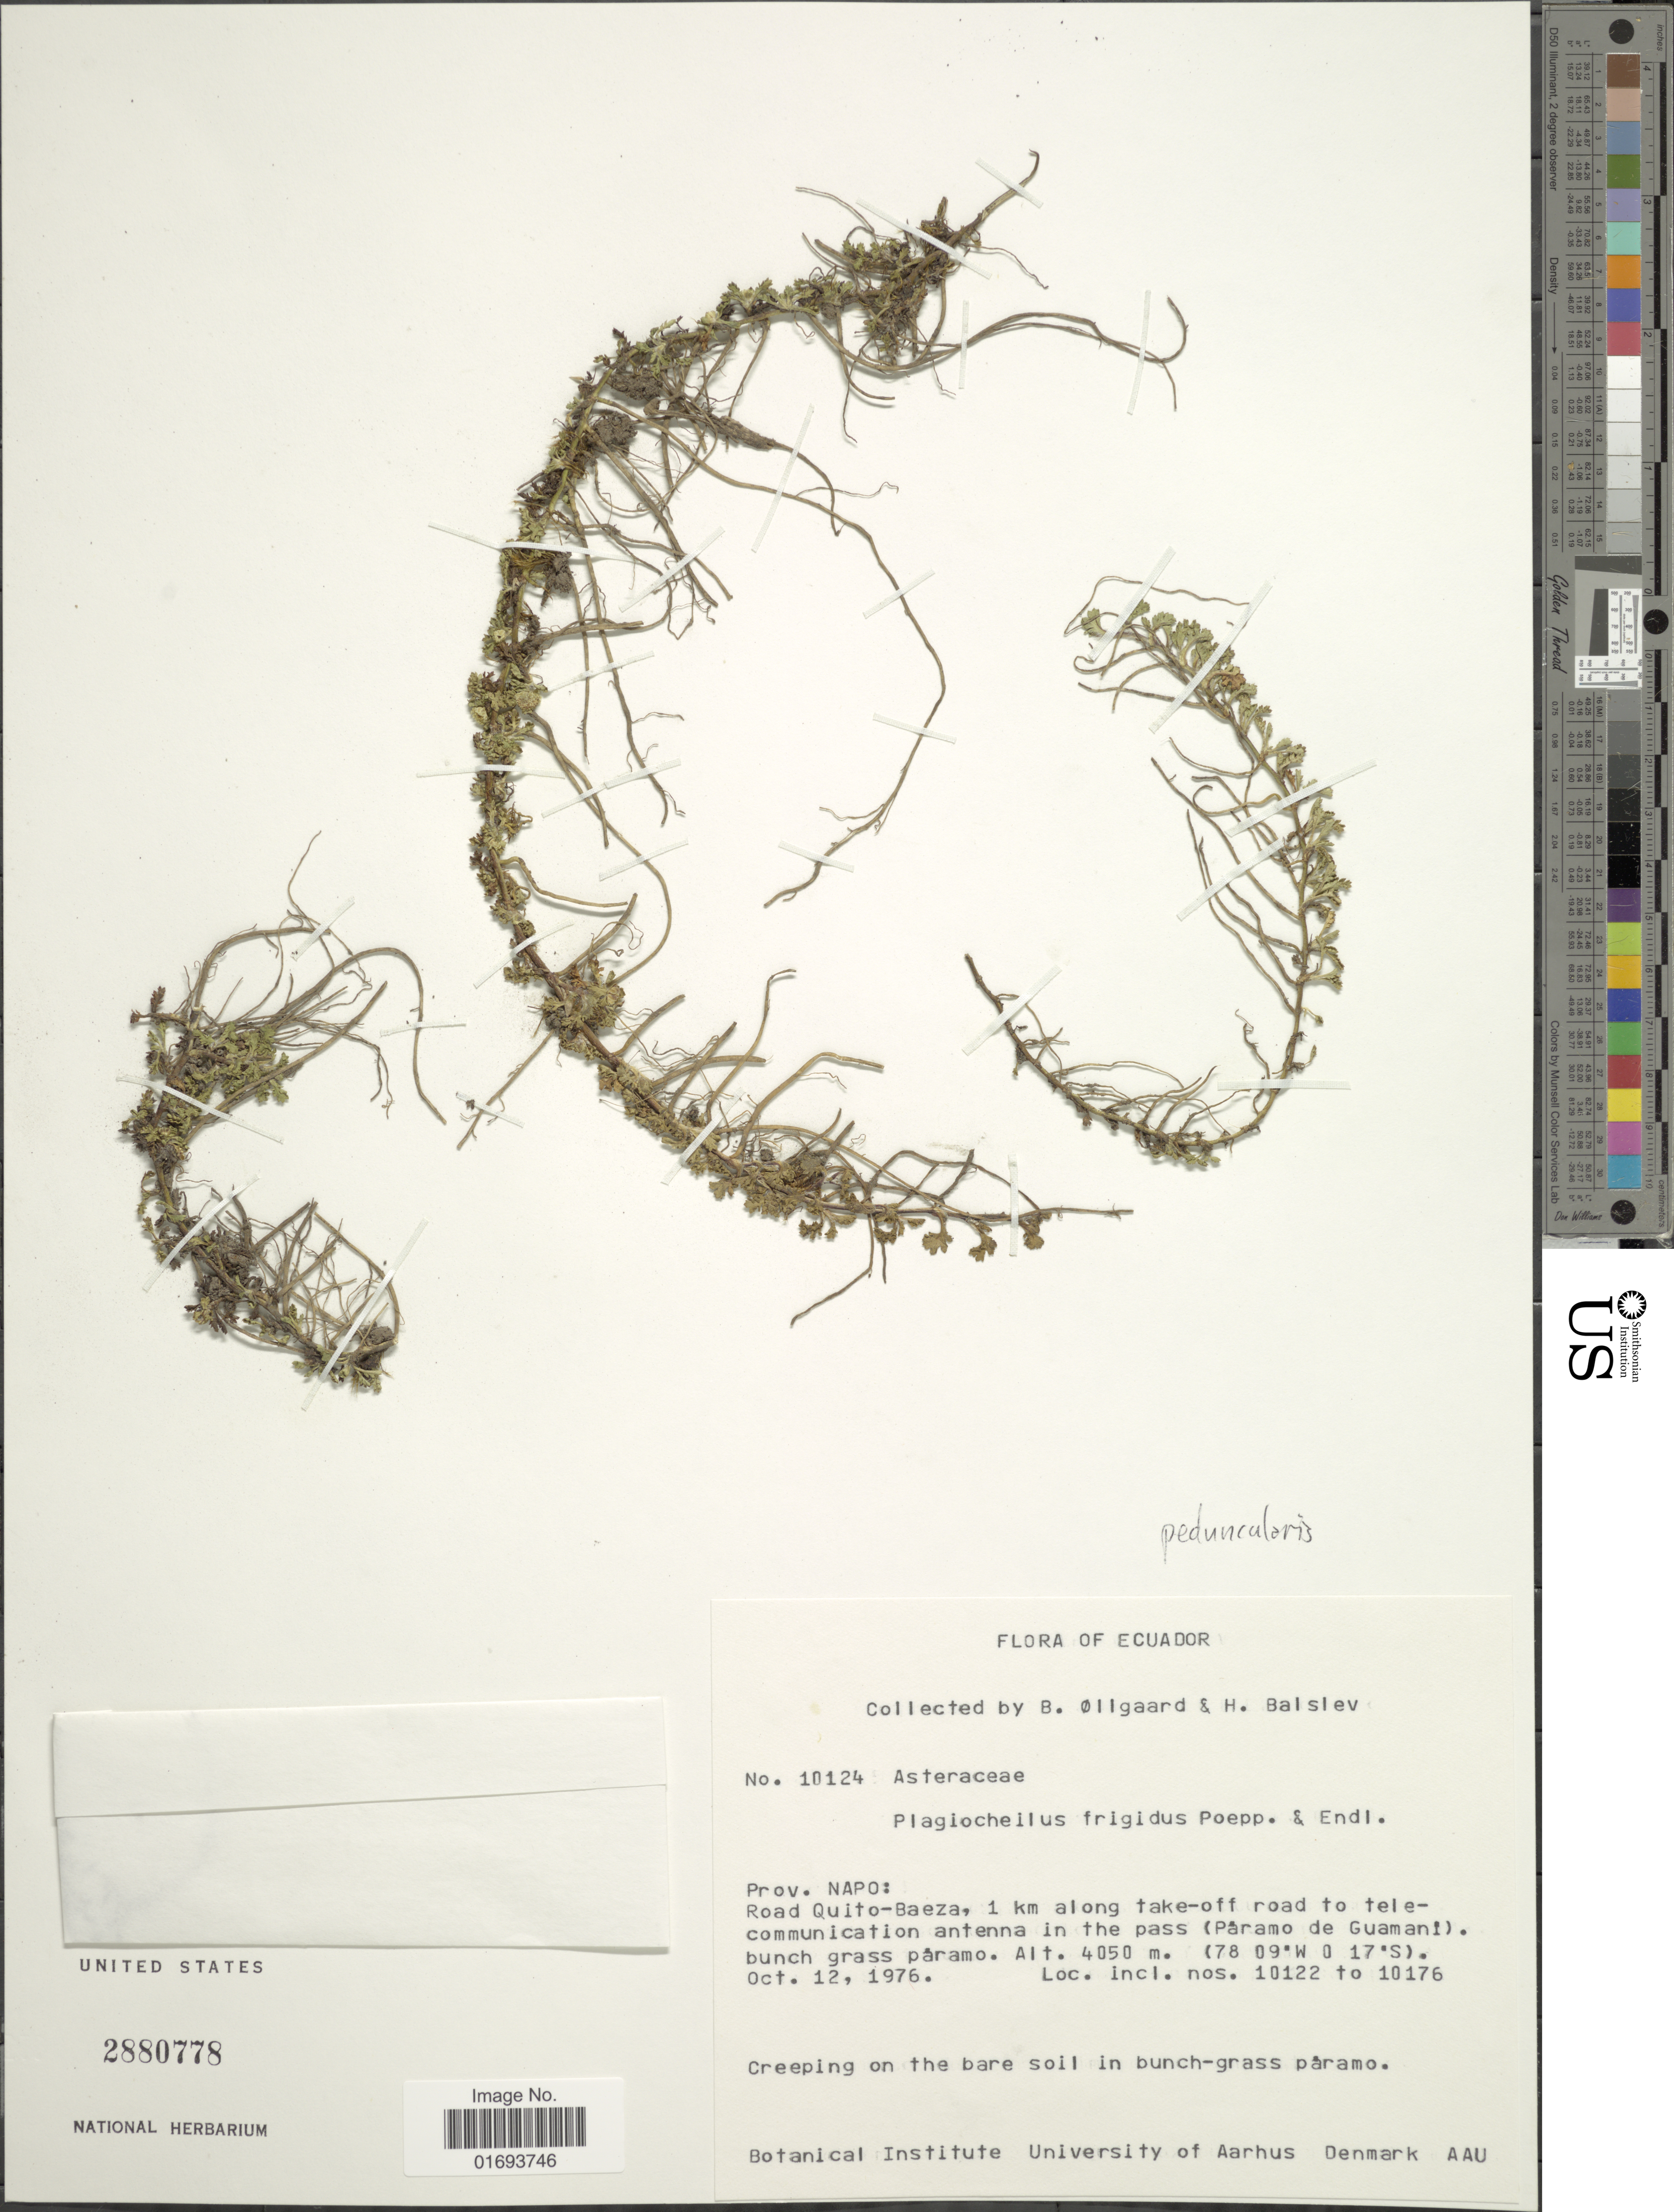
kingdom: Plantae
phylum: Tracheophyta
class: Magnoliopsida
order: Asterales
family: Asteraceae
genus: Plagiocheilus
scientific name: Plagiocheilus frigidus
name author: Poepp.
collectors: B. Øllgaard & H. Balslev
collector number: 10124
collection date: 1976-10-12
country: Ecuador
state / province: Napo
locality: Prov. Napo: Road Quito-Baeza, 1 km along take-off road to telecommunication antenna in the pass (Paramo de Guamani)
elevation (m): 4050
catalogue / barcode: US 2880778